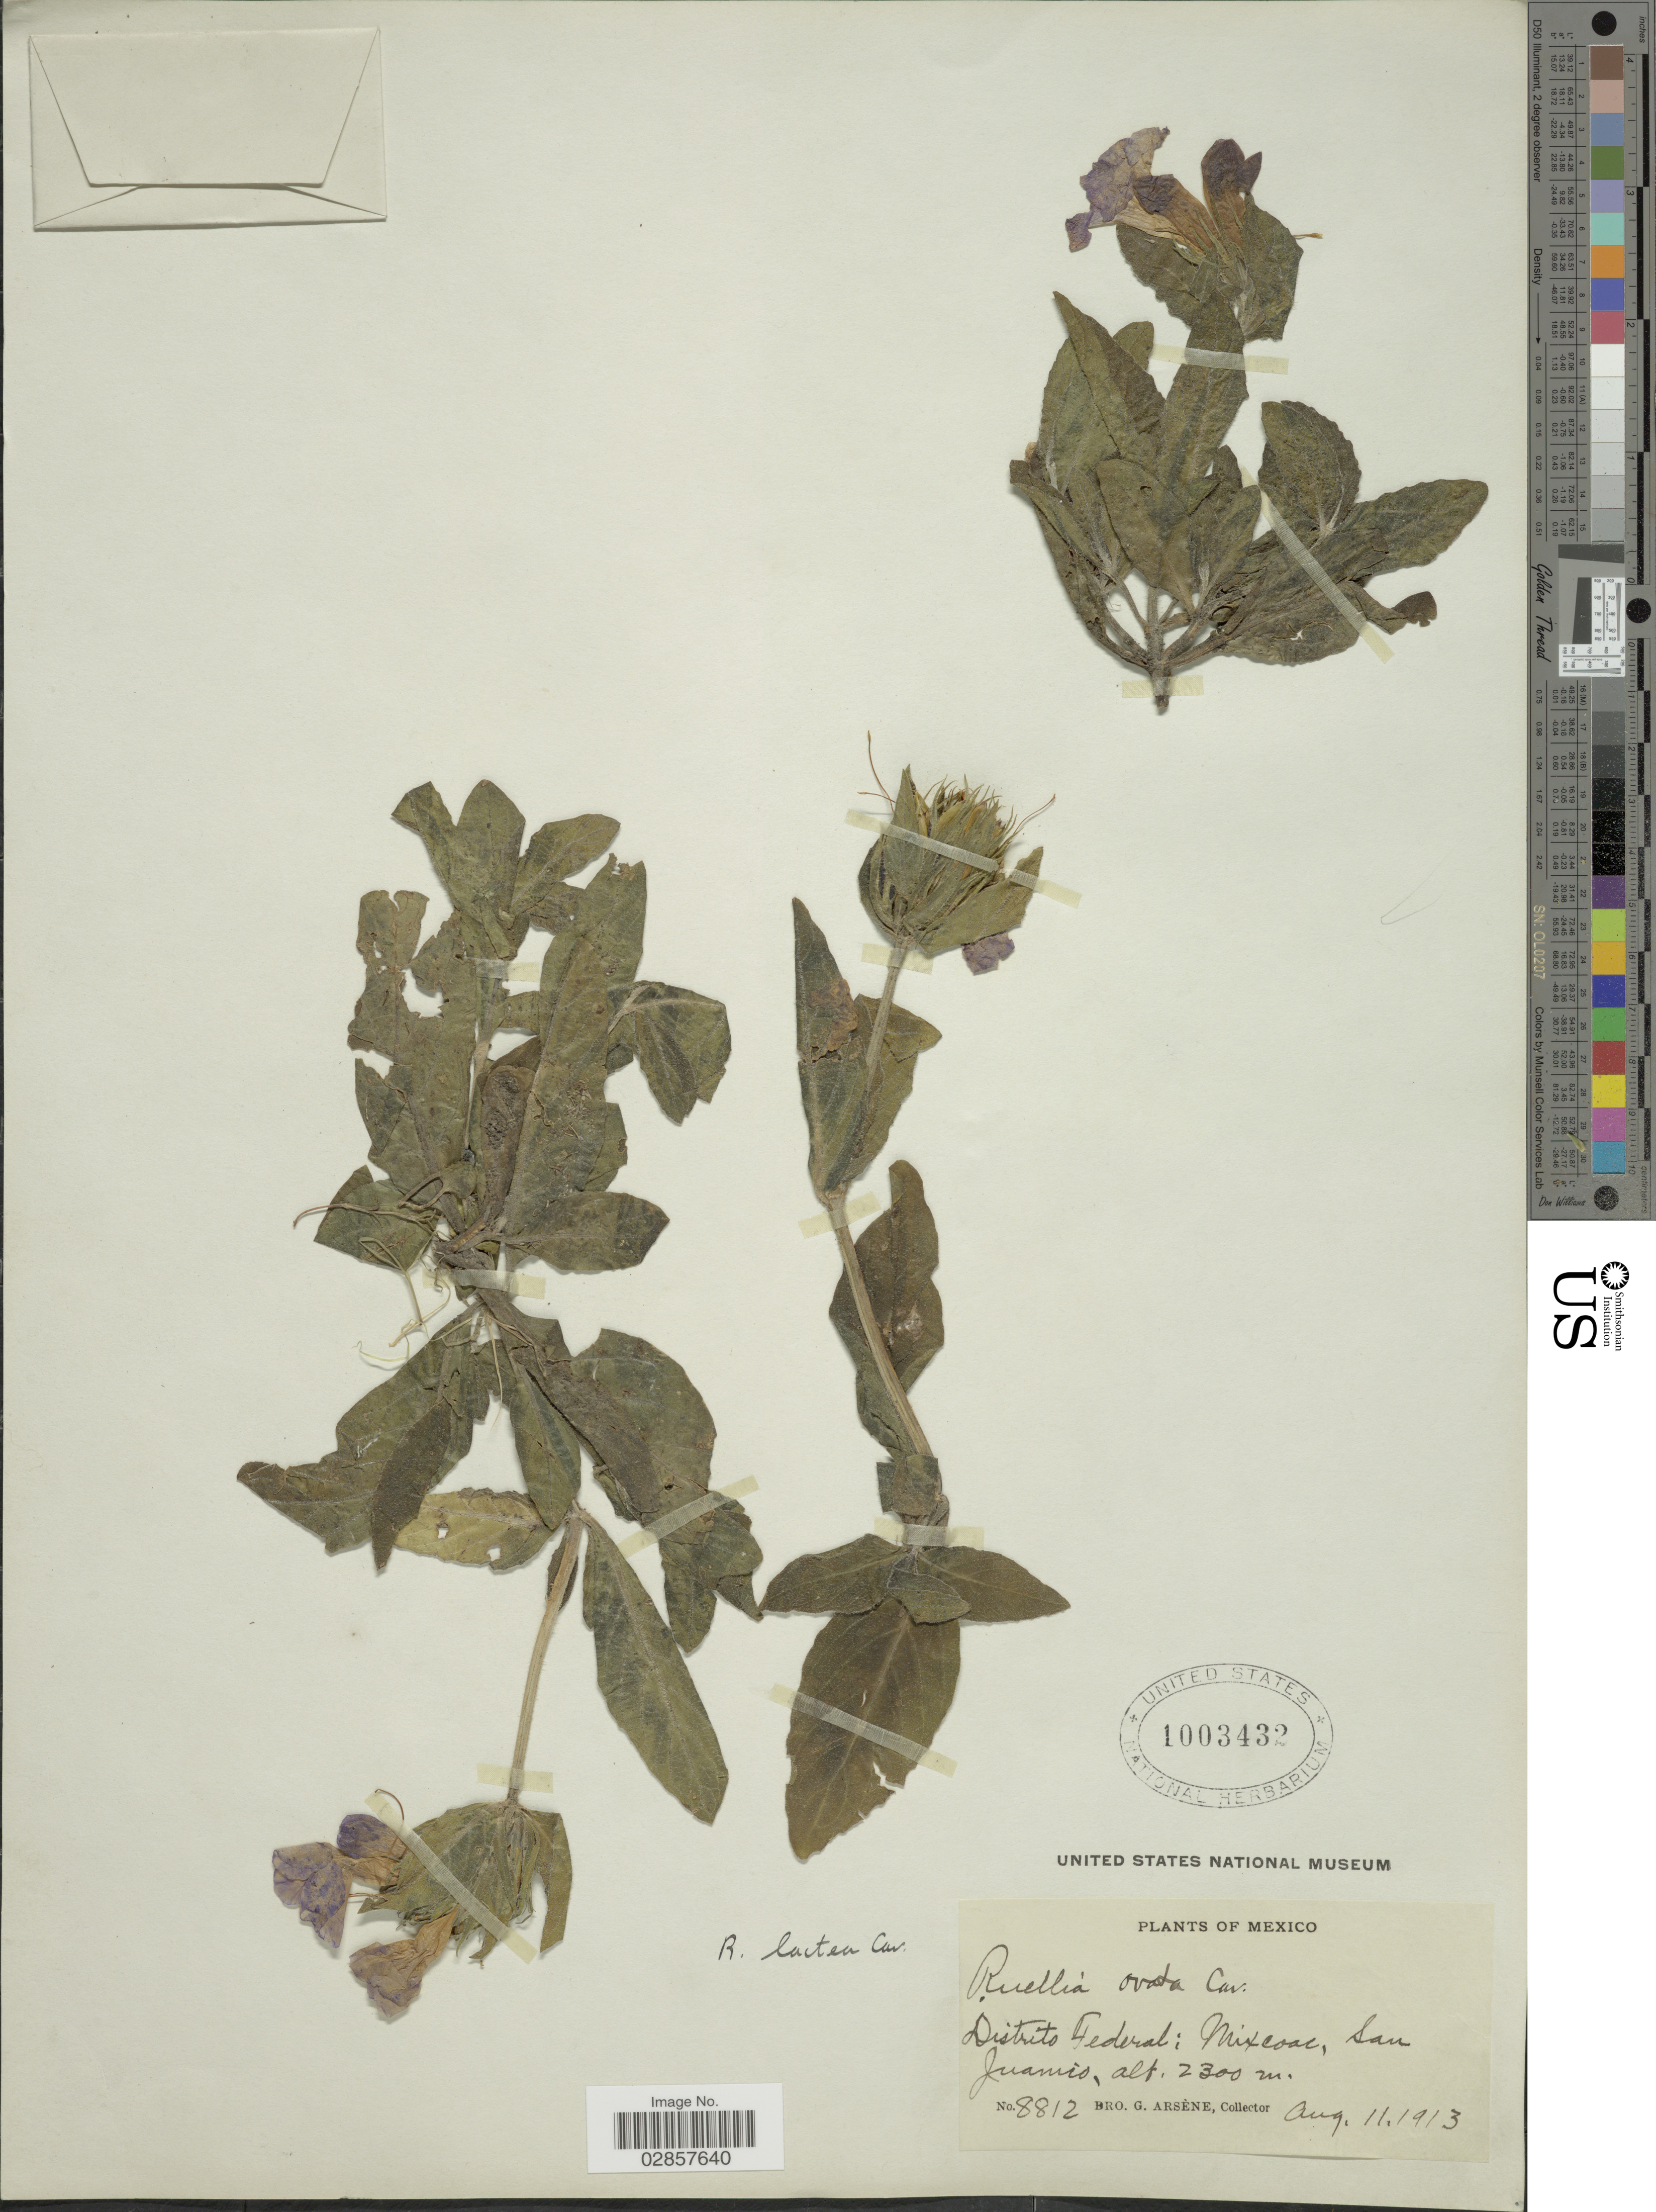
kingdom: Plantae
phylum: Tracheophyta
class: Magnoliopsida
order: Lamiales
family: Acanthaceae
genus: Ruellia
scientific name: Ruellia lactea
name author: Cav.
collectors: Bro. G. Arsène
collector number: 8812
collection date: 1913-08-11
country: Mexico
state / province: Distrito Federal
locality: Mixcoac, San Juamio.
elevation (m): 2300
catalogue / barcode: US 1003432